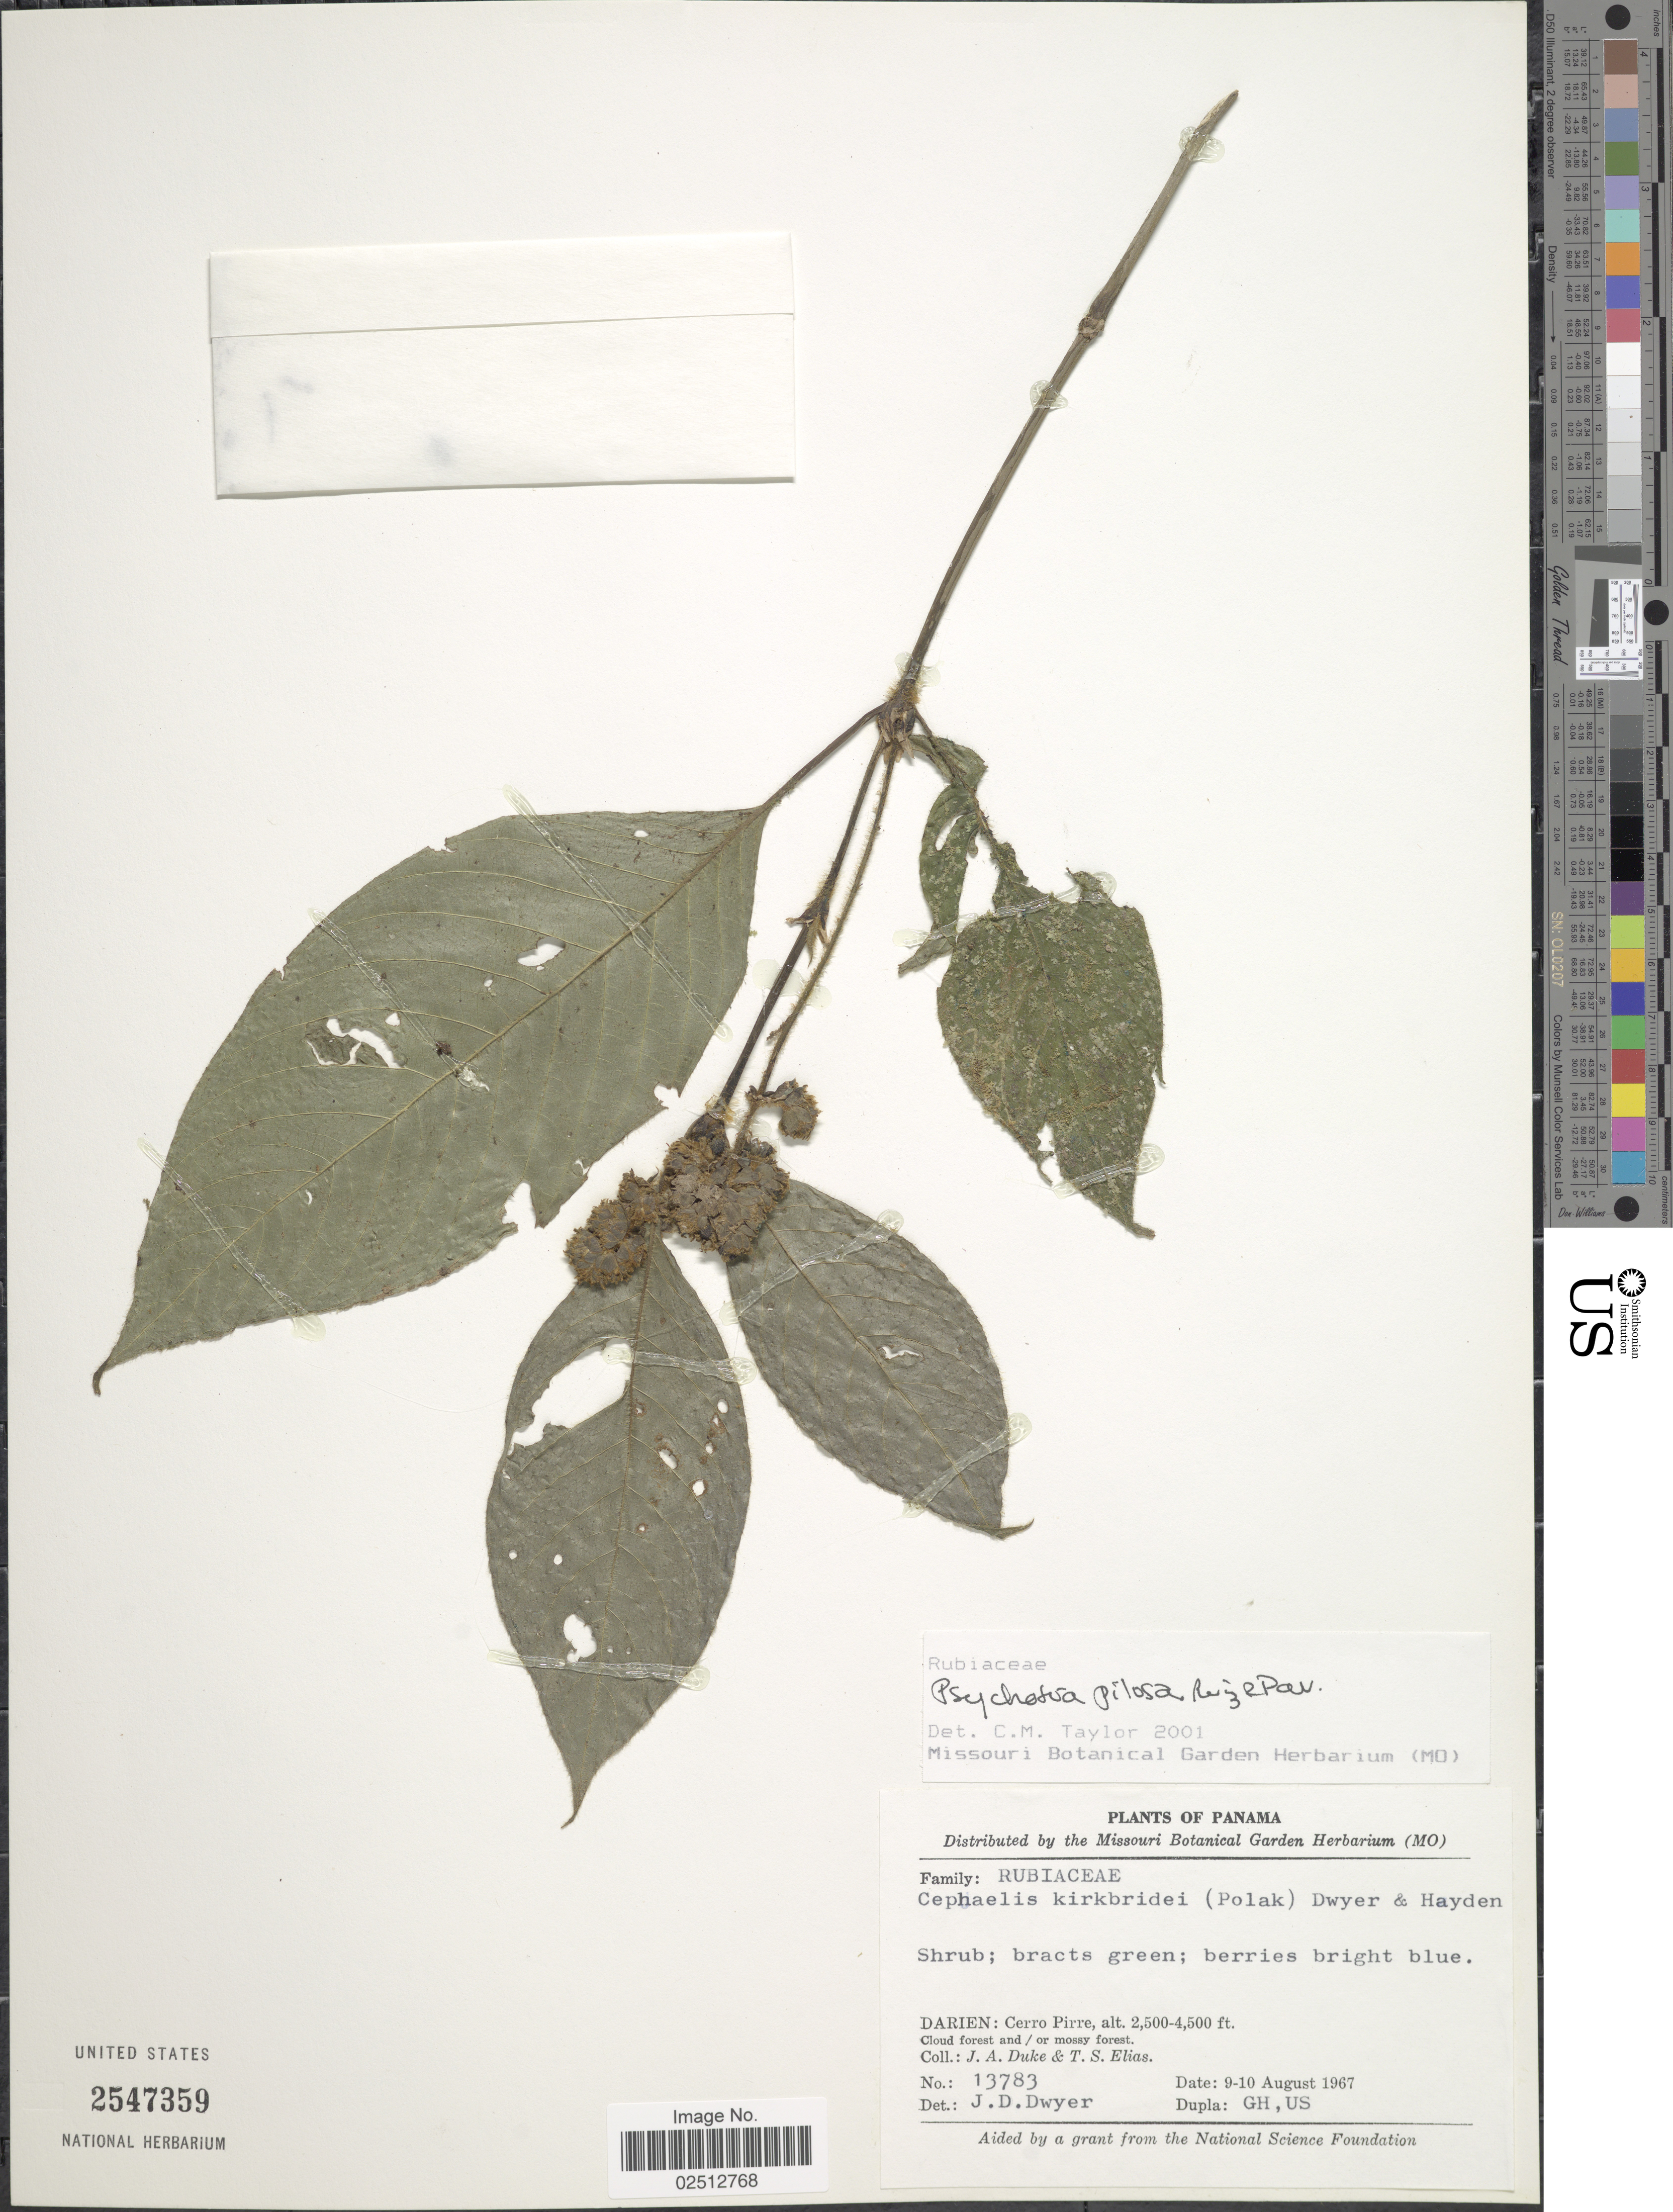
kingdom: Plantae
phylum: Tracheophyta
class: Magnoliopsida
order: Gentianales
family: Rubiaceae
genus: Psychotria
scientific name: Psychotria pilosa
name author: Ruiz & Pav.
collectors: J. A. Duke & T. S. Elias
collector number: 13783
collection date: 1967-08-09/1967-08-10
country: Panama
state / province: Darién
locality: Cerro Pirre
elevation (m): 762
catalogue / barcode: US 2547359